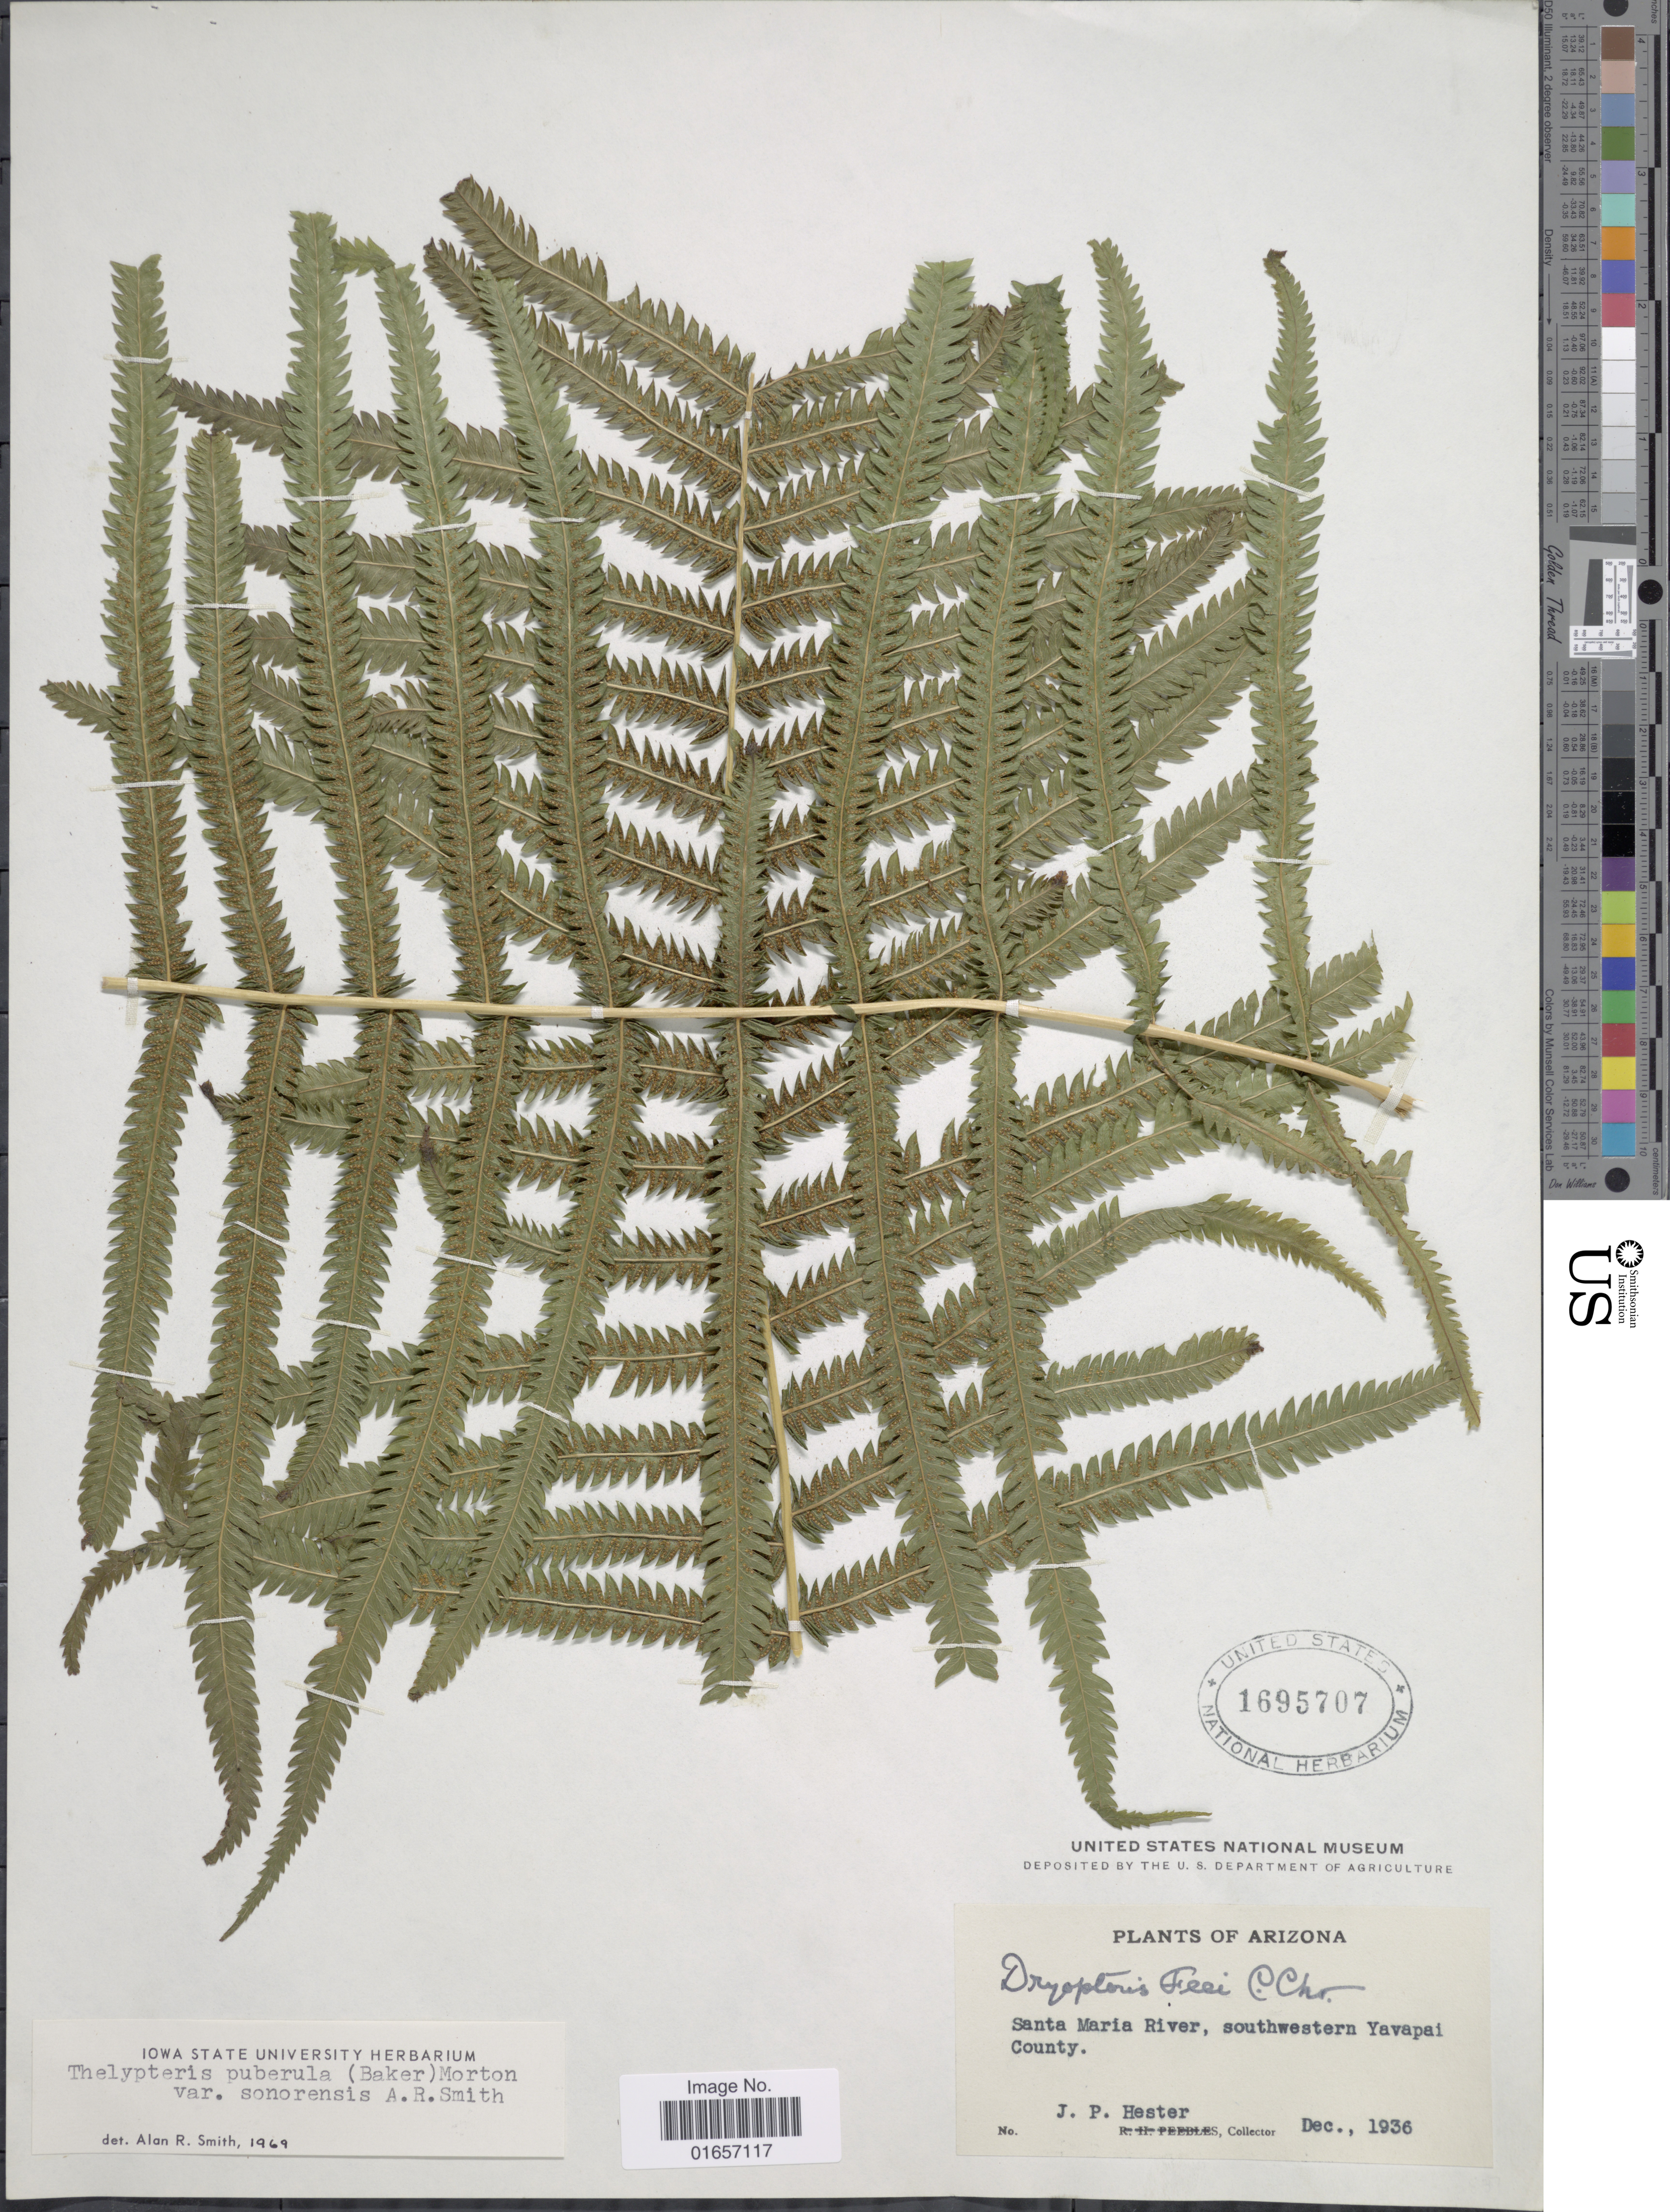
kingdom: Plantae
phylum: Tracheophyta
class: Polypodiopsida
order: Polypodiales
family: Thelypteridaceae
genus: Christella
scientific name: Christella puberula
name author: (Baker) Á. Löve & D. Löve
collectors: J. P. Hester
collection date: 1936-12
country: United States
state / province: Arizona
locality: Santa Maria River, southwestern Yavapai County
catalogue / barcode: US 1695707